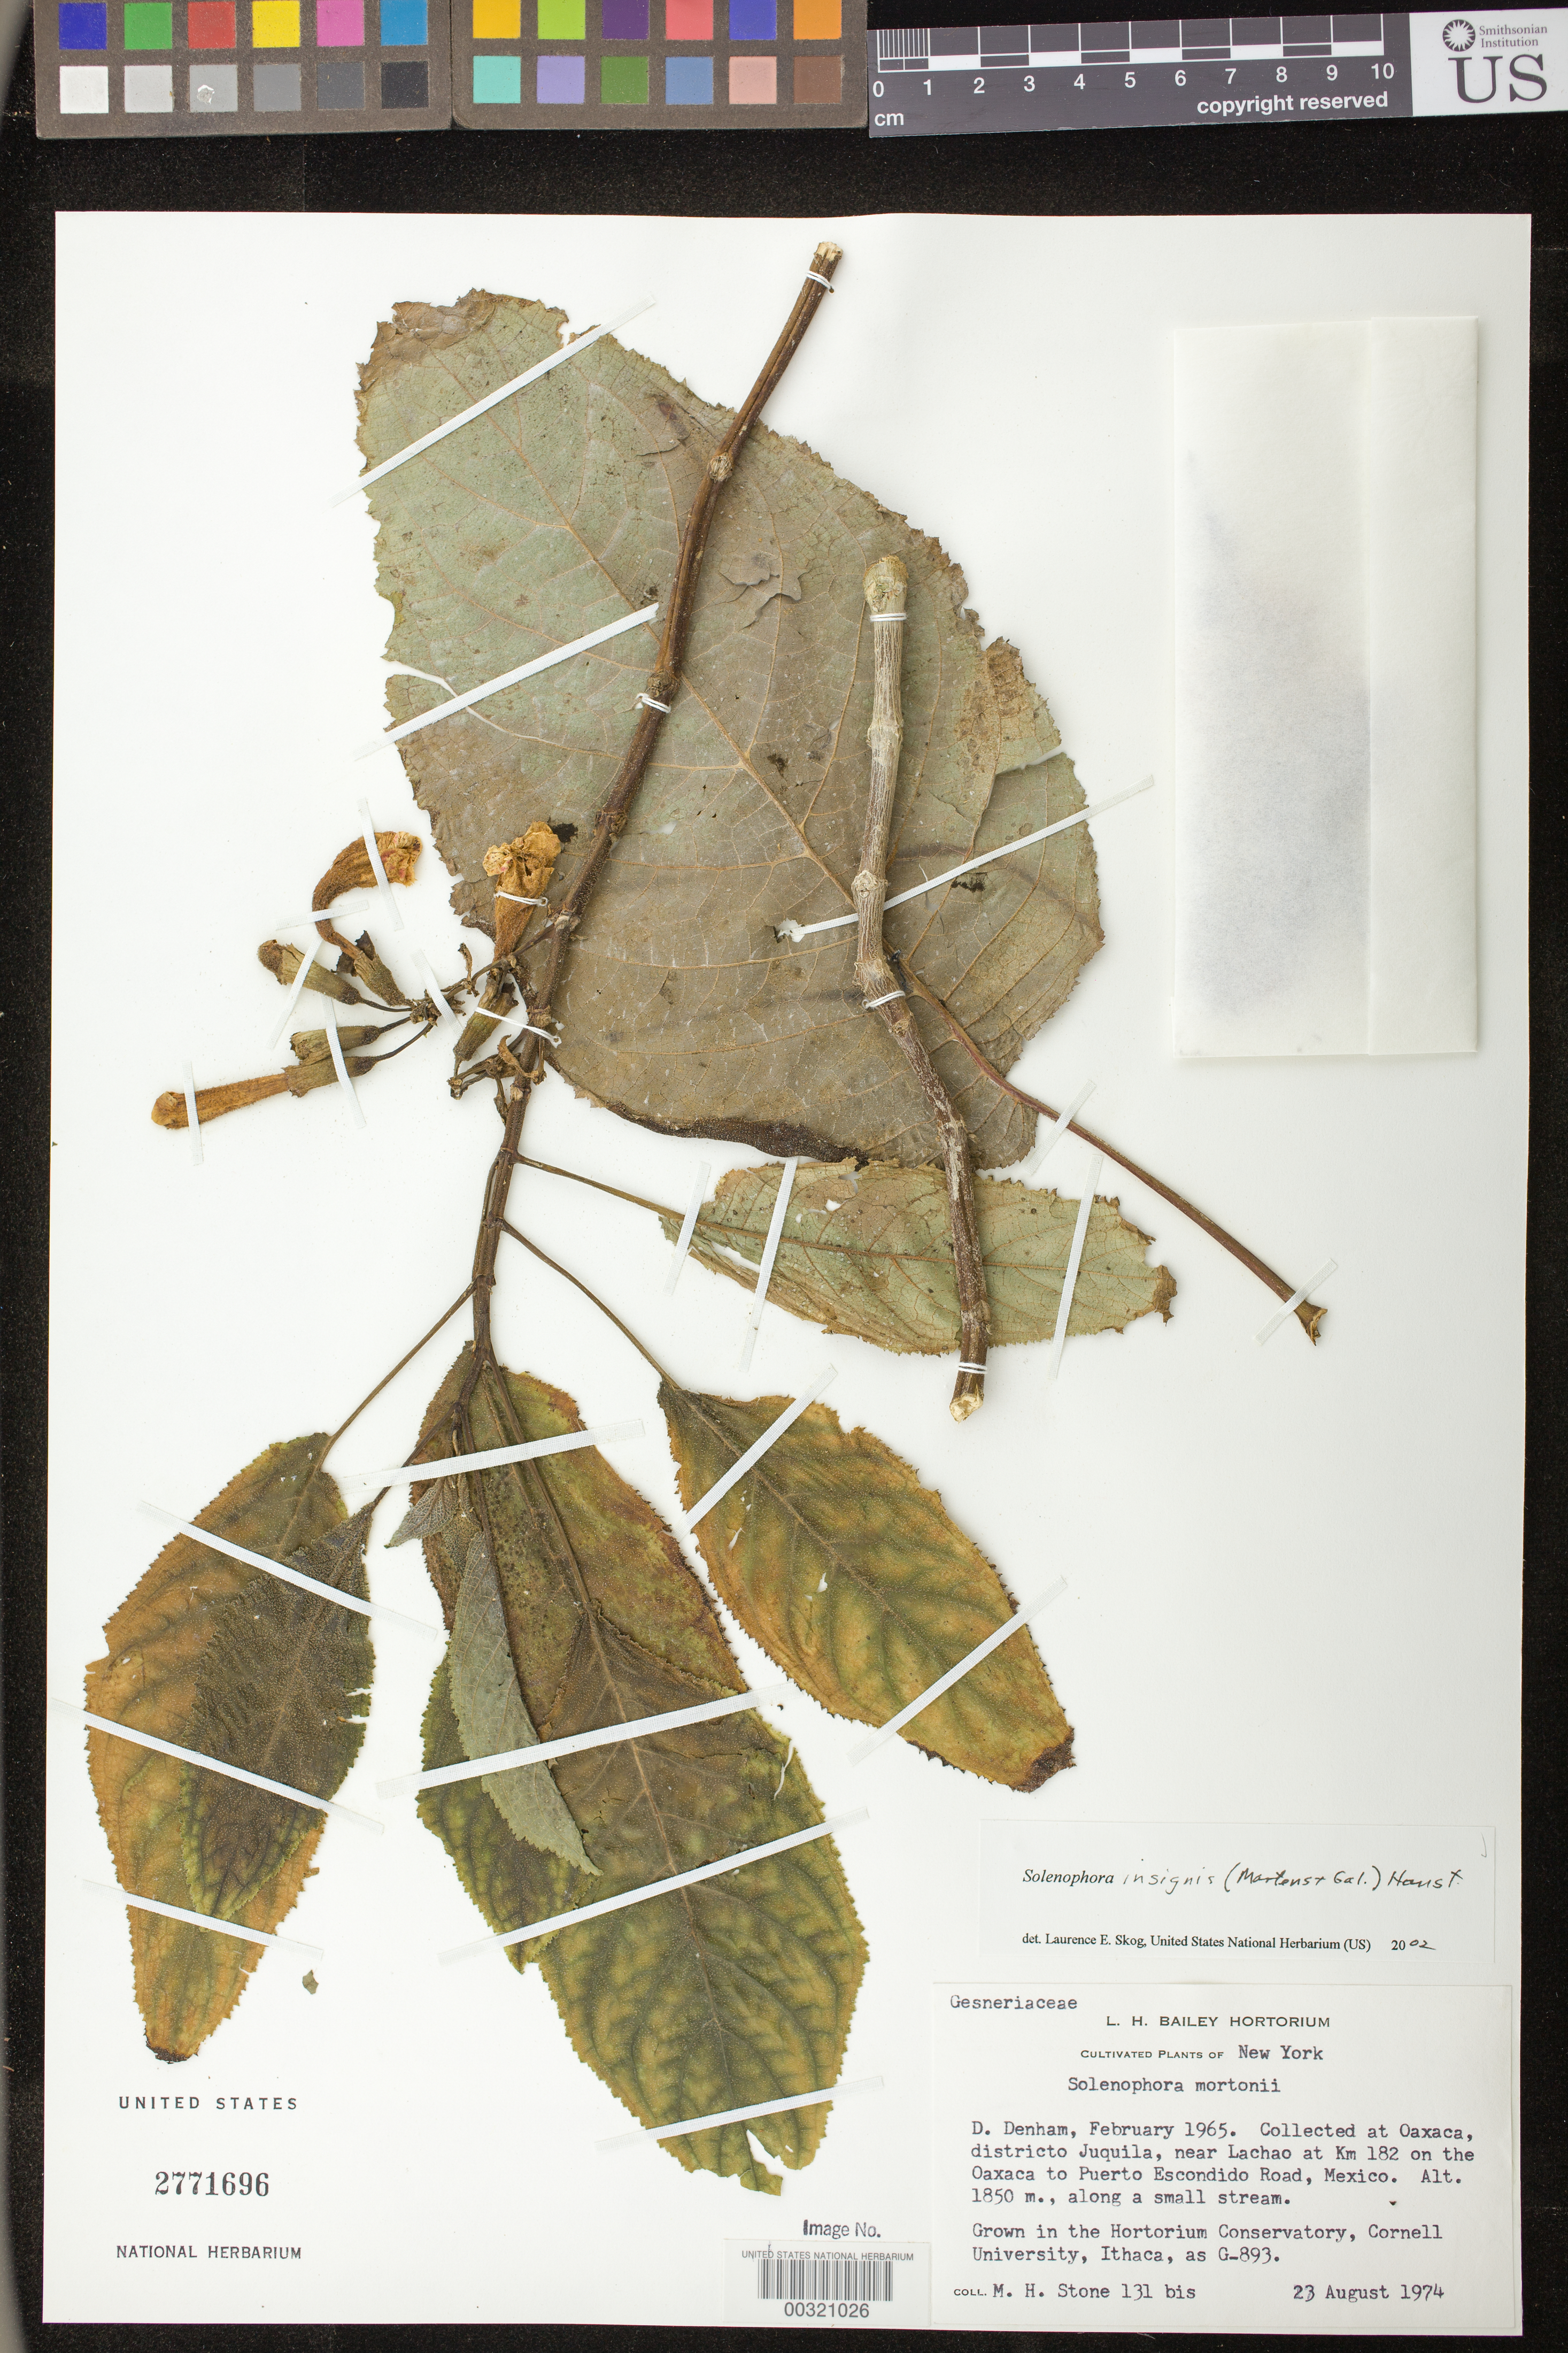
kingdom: Plantae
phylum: Tracheophyta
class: Magnoliopsida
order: Lamiales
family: Gesneriaceae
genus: Solenophora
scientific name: Solenophora insignis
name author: (M. Martens & Galeotti) Hanst.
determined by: Skog, Laurence E.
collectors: M. Stone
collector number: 131 bis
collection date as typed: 23 Aug 1974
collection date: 1974-08-23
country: Mexico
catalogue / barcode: US 2771696